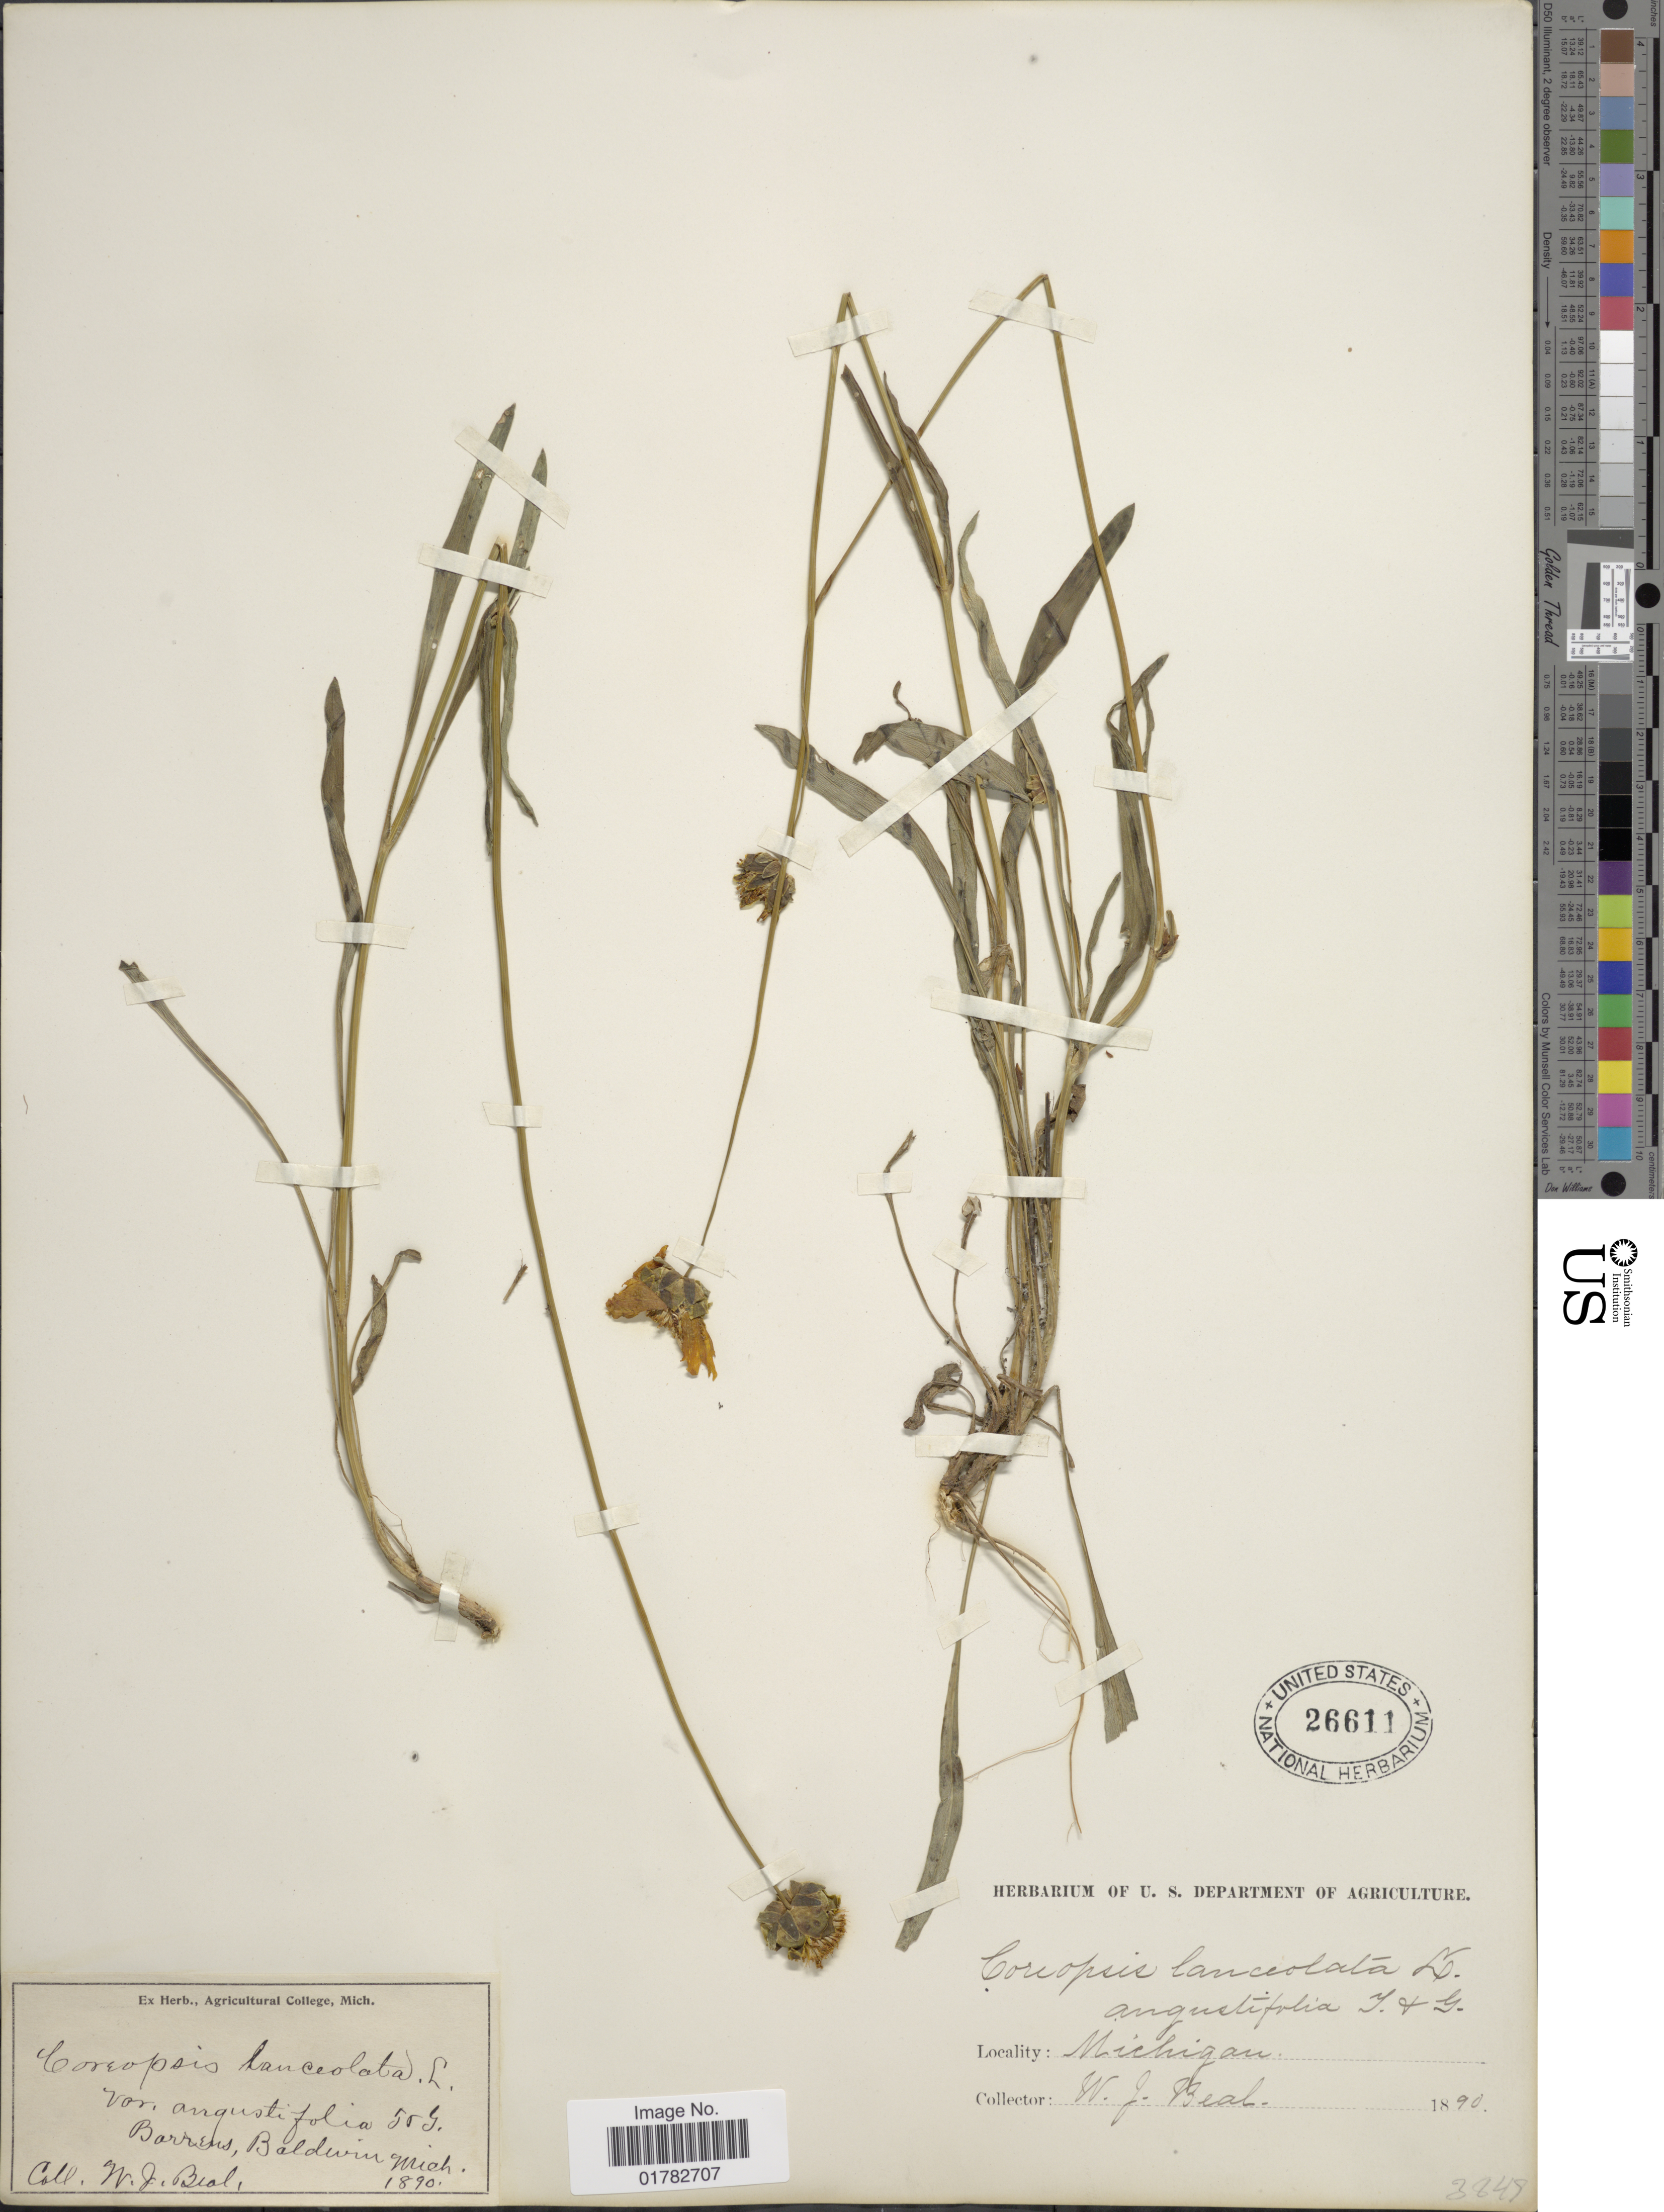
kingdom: Plantae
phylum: Tracheophyta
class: Magnoliopsida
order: Asterales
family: Asteraceae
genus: Coreopsis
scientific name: Coreopsis lanceolata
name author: L.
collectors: W. J. Beal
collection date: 1890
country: United States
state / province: Michigan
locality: Barrens, Baldwin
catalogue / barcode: US 26611